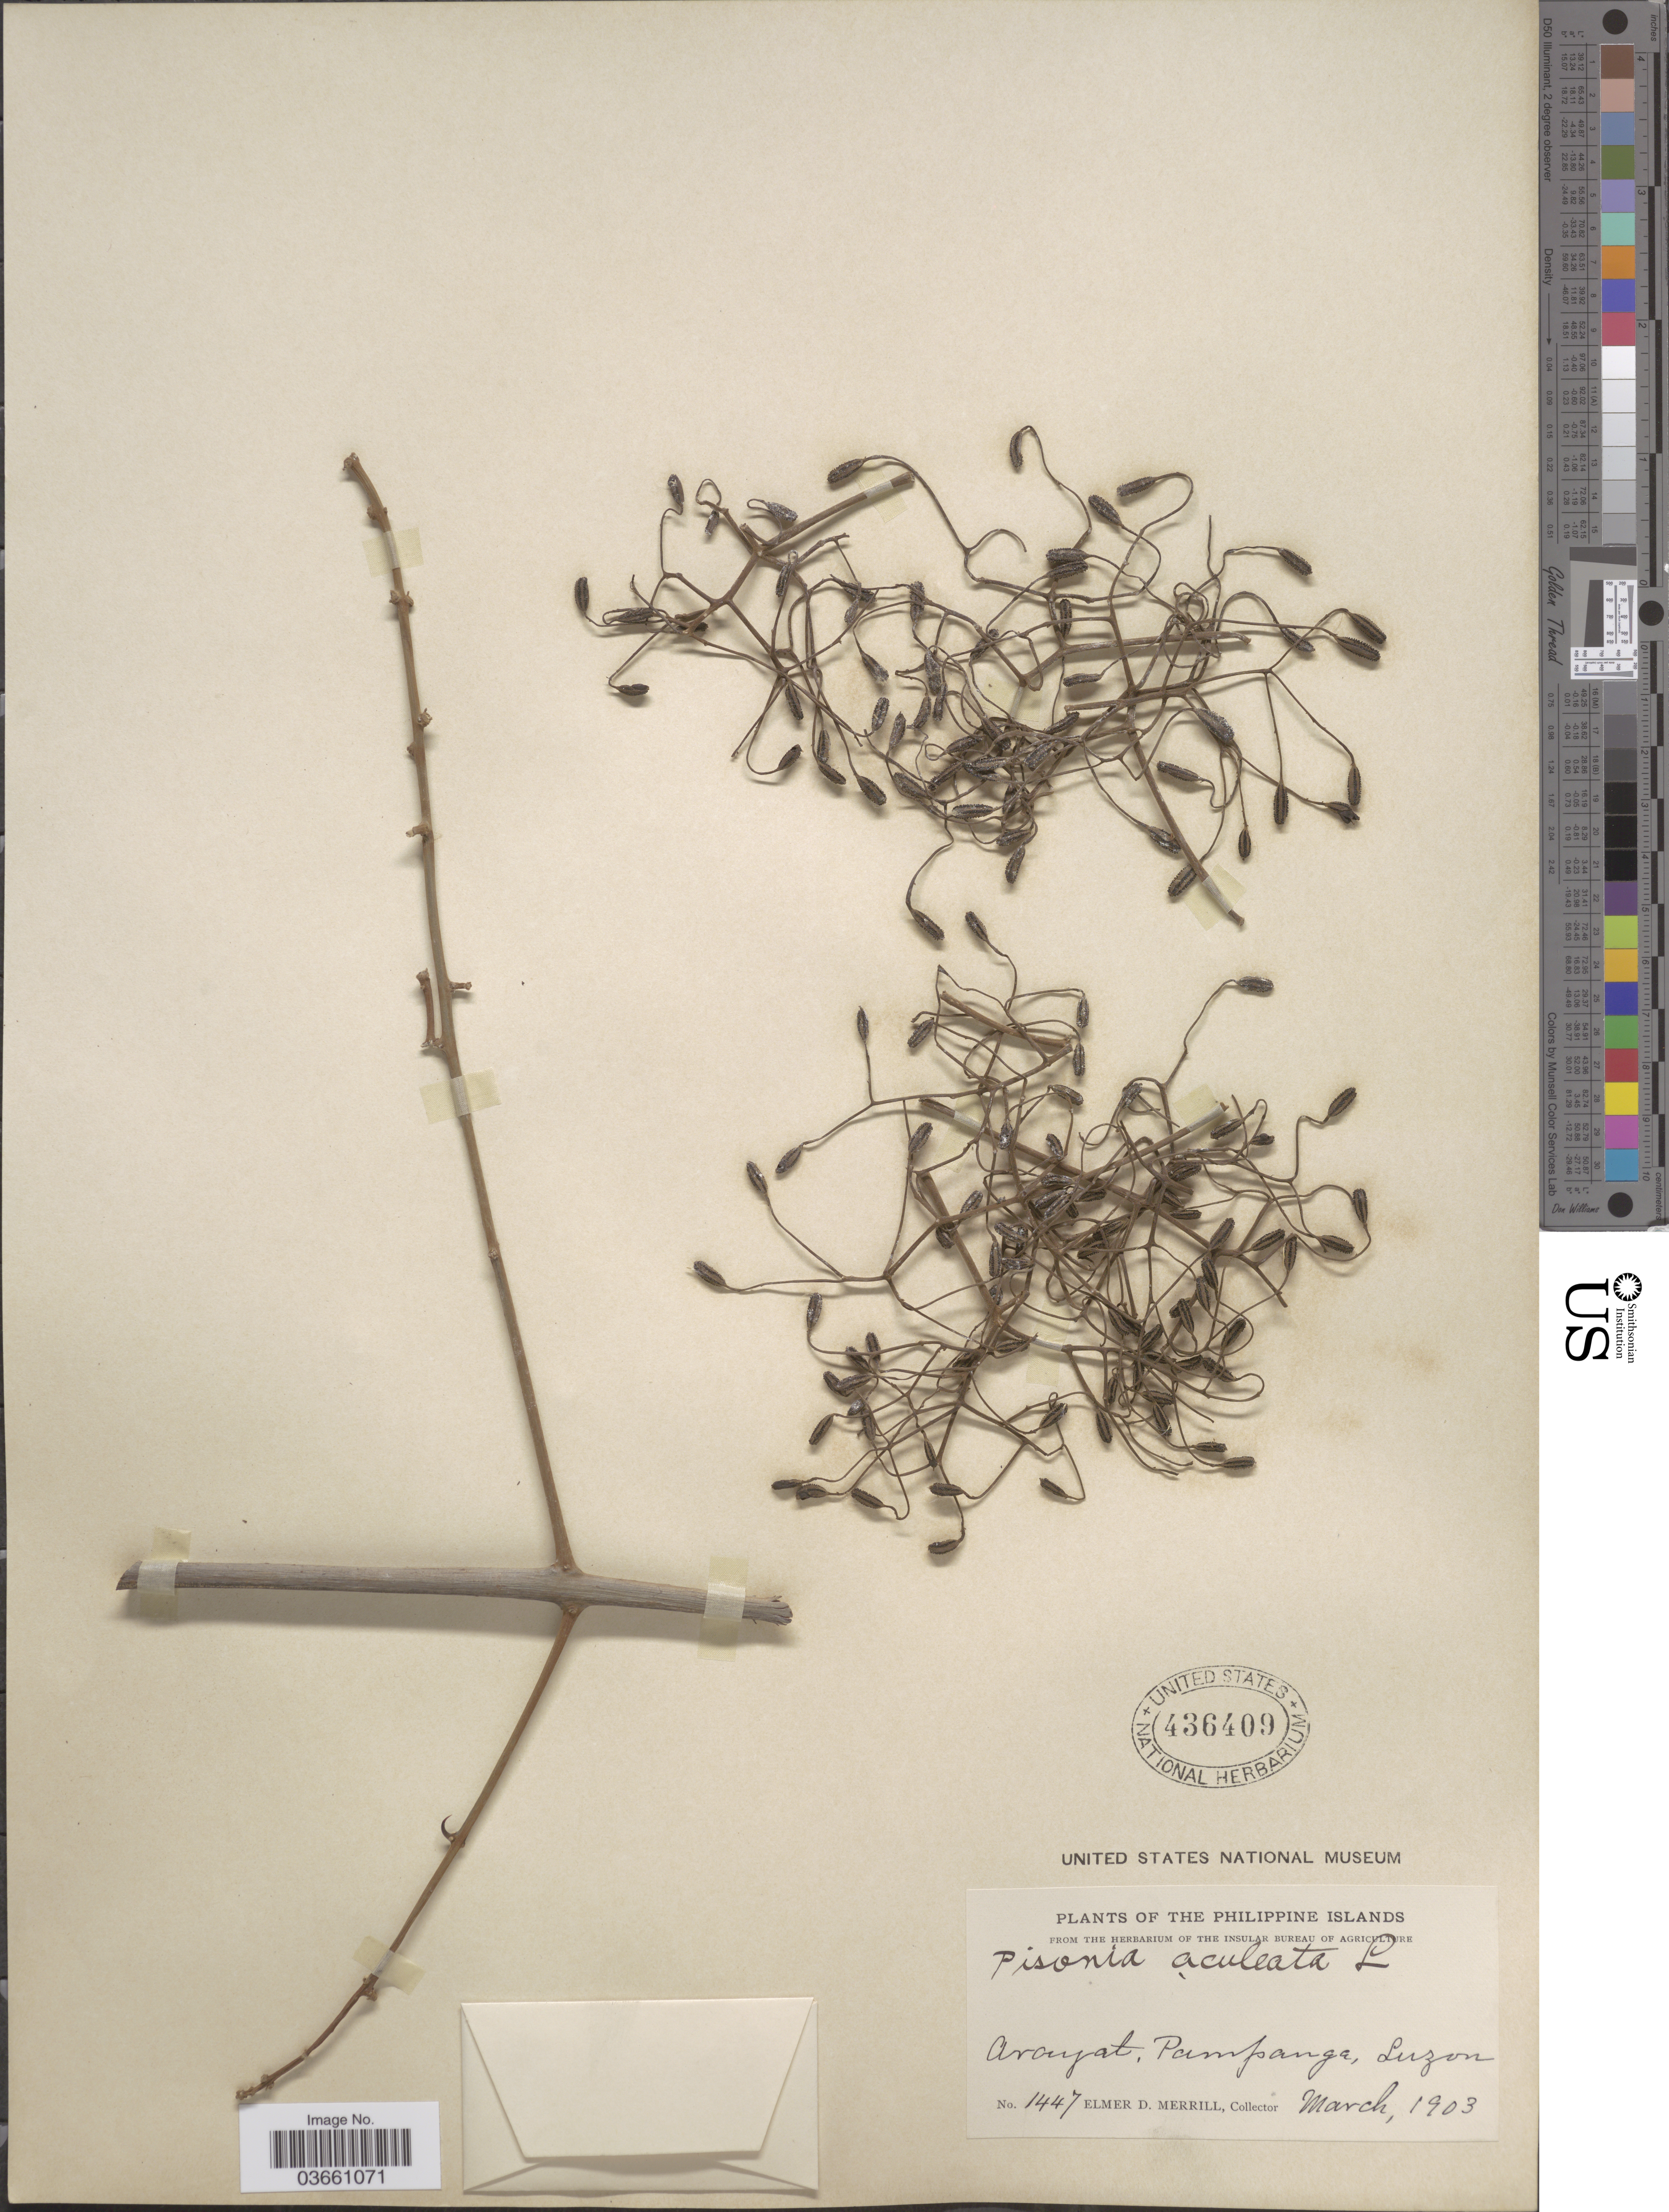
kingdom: Plantae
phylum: Tracheophyta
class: Magnoliopsida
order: Caryophyllales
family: Nyctaginaceae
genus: Pisonia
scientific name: Pisonia aculeata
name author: L.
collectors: E. D. Merrill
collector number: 1447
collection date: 1903-03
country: Philippines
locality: Arayat, Pampanga, Luzon.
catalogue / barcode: US 436409